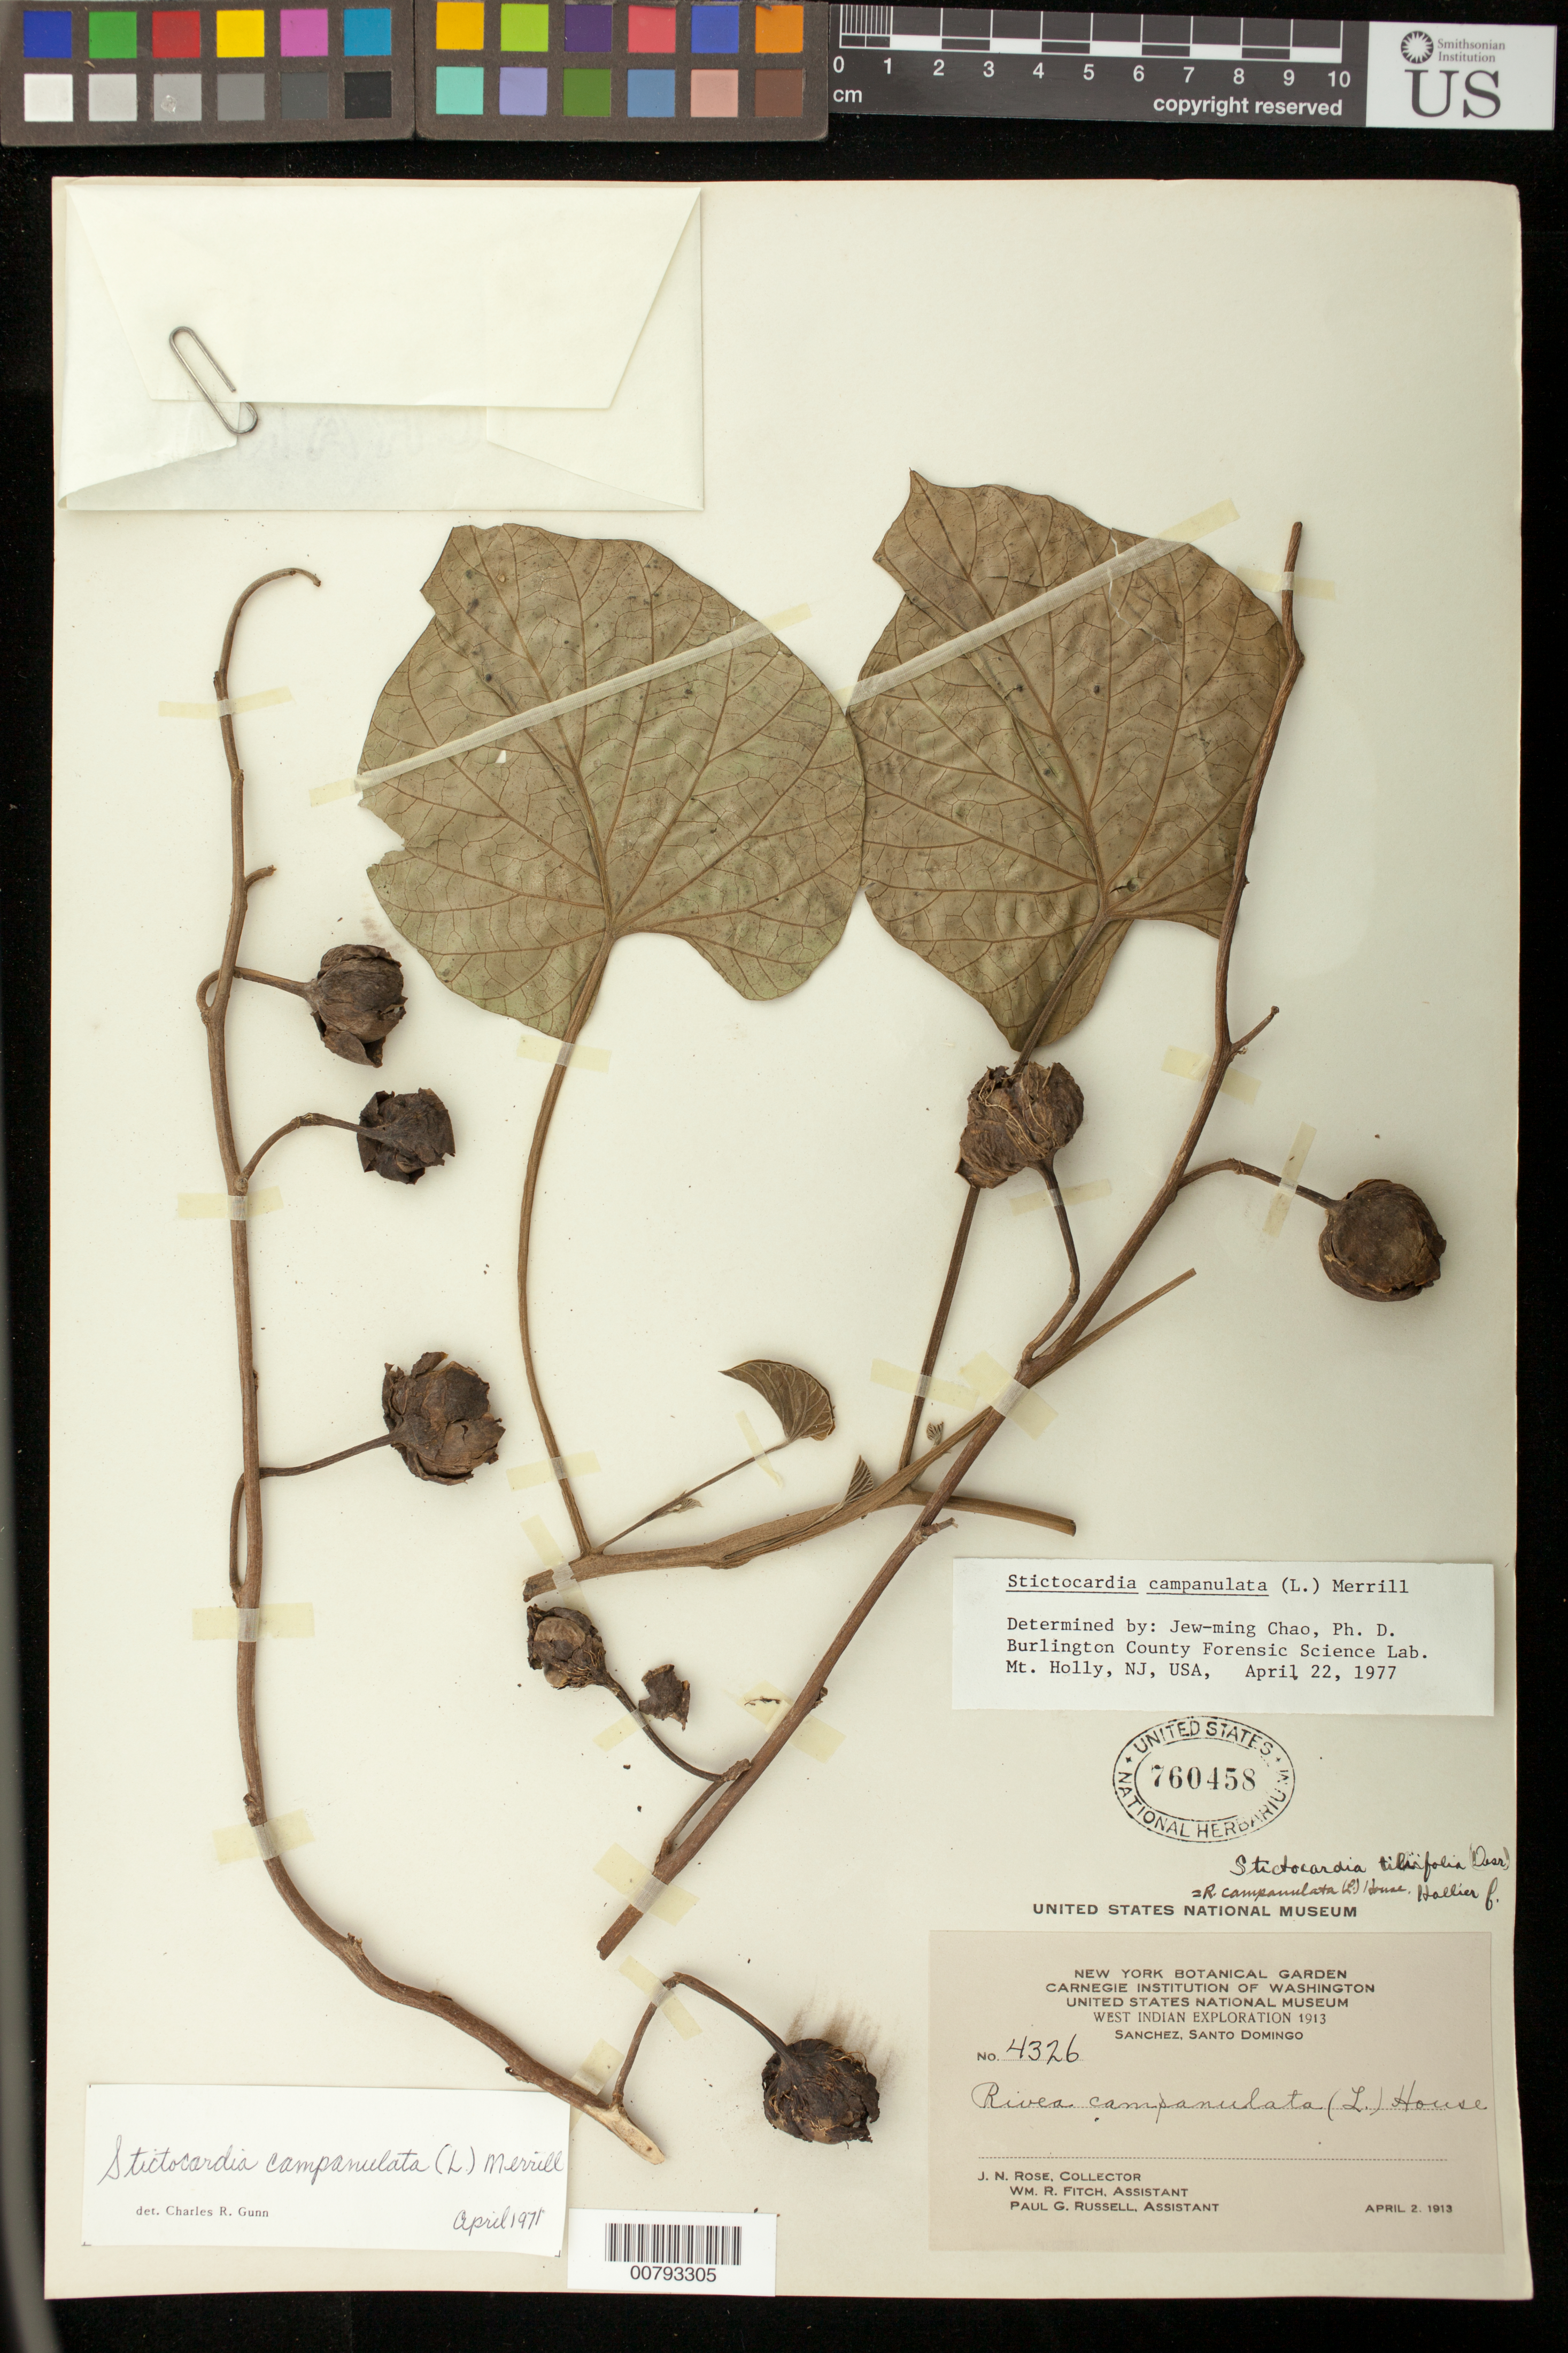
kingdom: Plantae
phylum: Tracheophyta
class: Magnoliopsida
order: Solanales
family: Convolvulaceae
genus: Stictocardia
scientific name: Stictocardia tiliifolia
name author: (Desr.) Hallier f.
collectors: J. N. Rose, W. R. Fitch & P. G. Russell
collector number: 4326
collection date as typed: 02 Apr 1913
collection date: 1913-04-02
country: Dominican Republic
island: Hispaniola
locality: Sanchez.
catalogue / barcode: US 760458